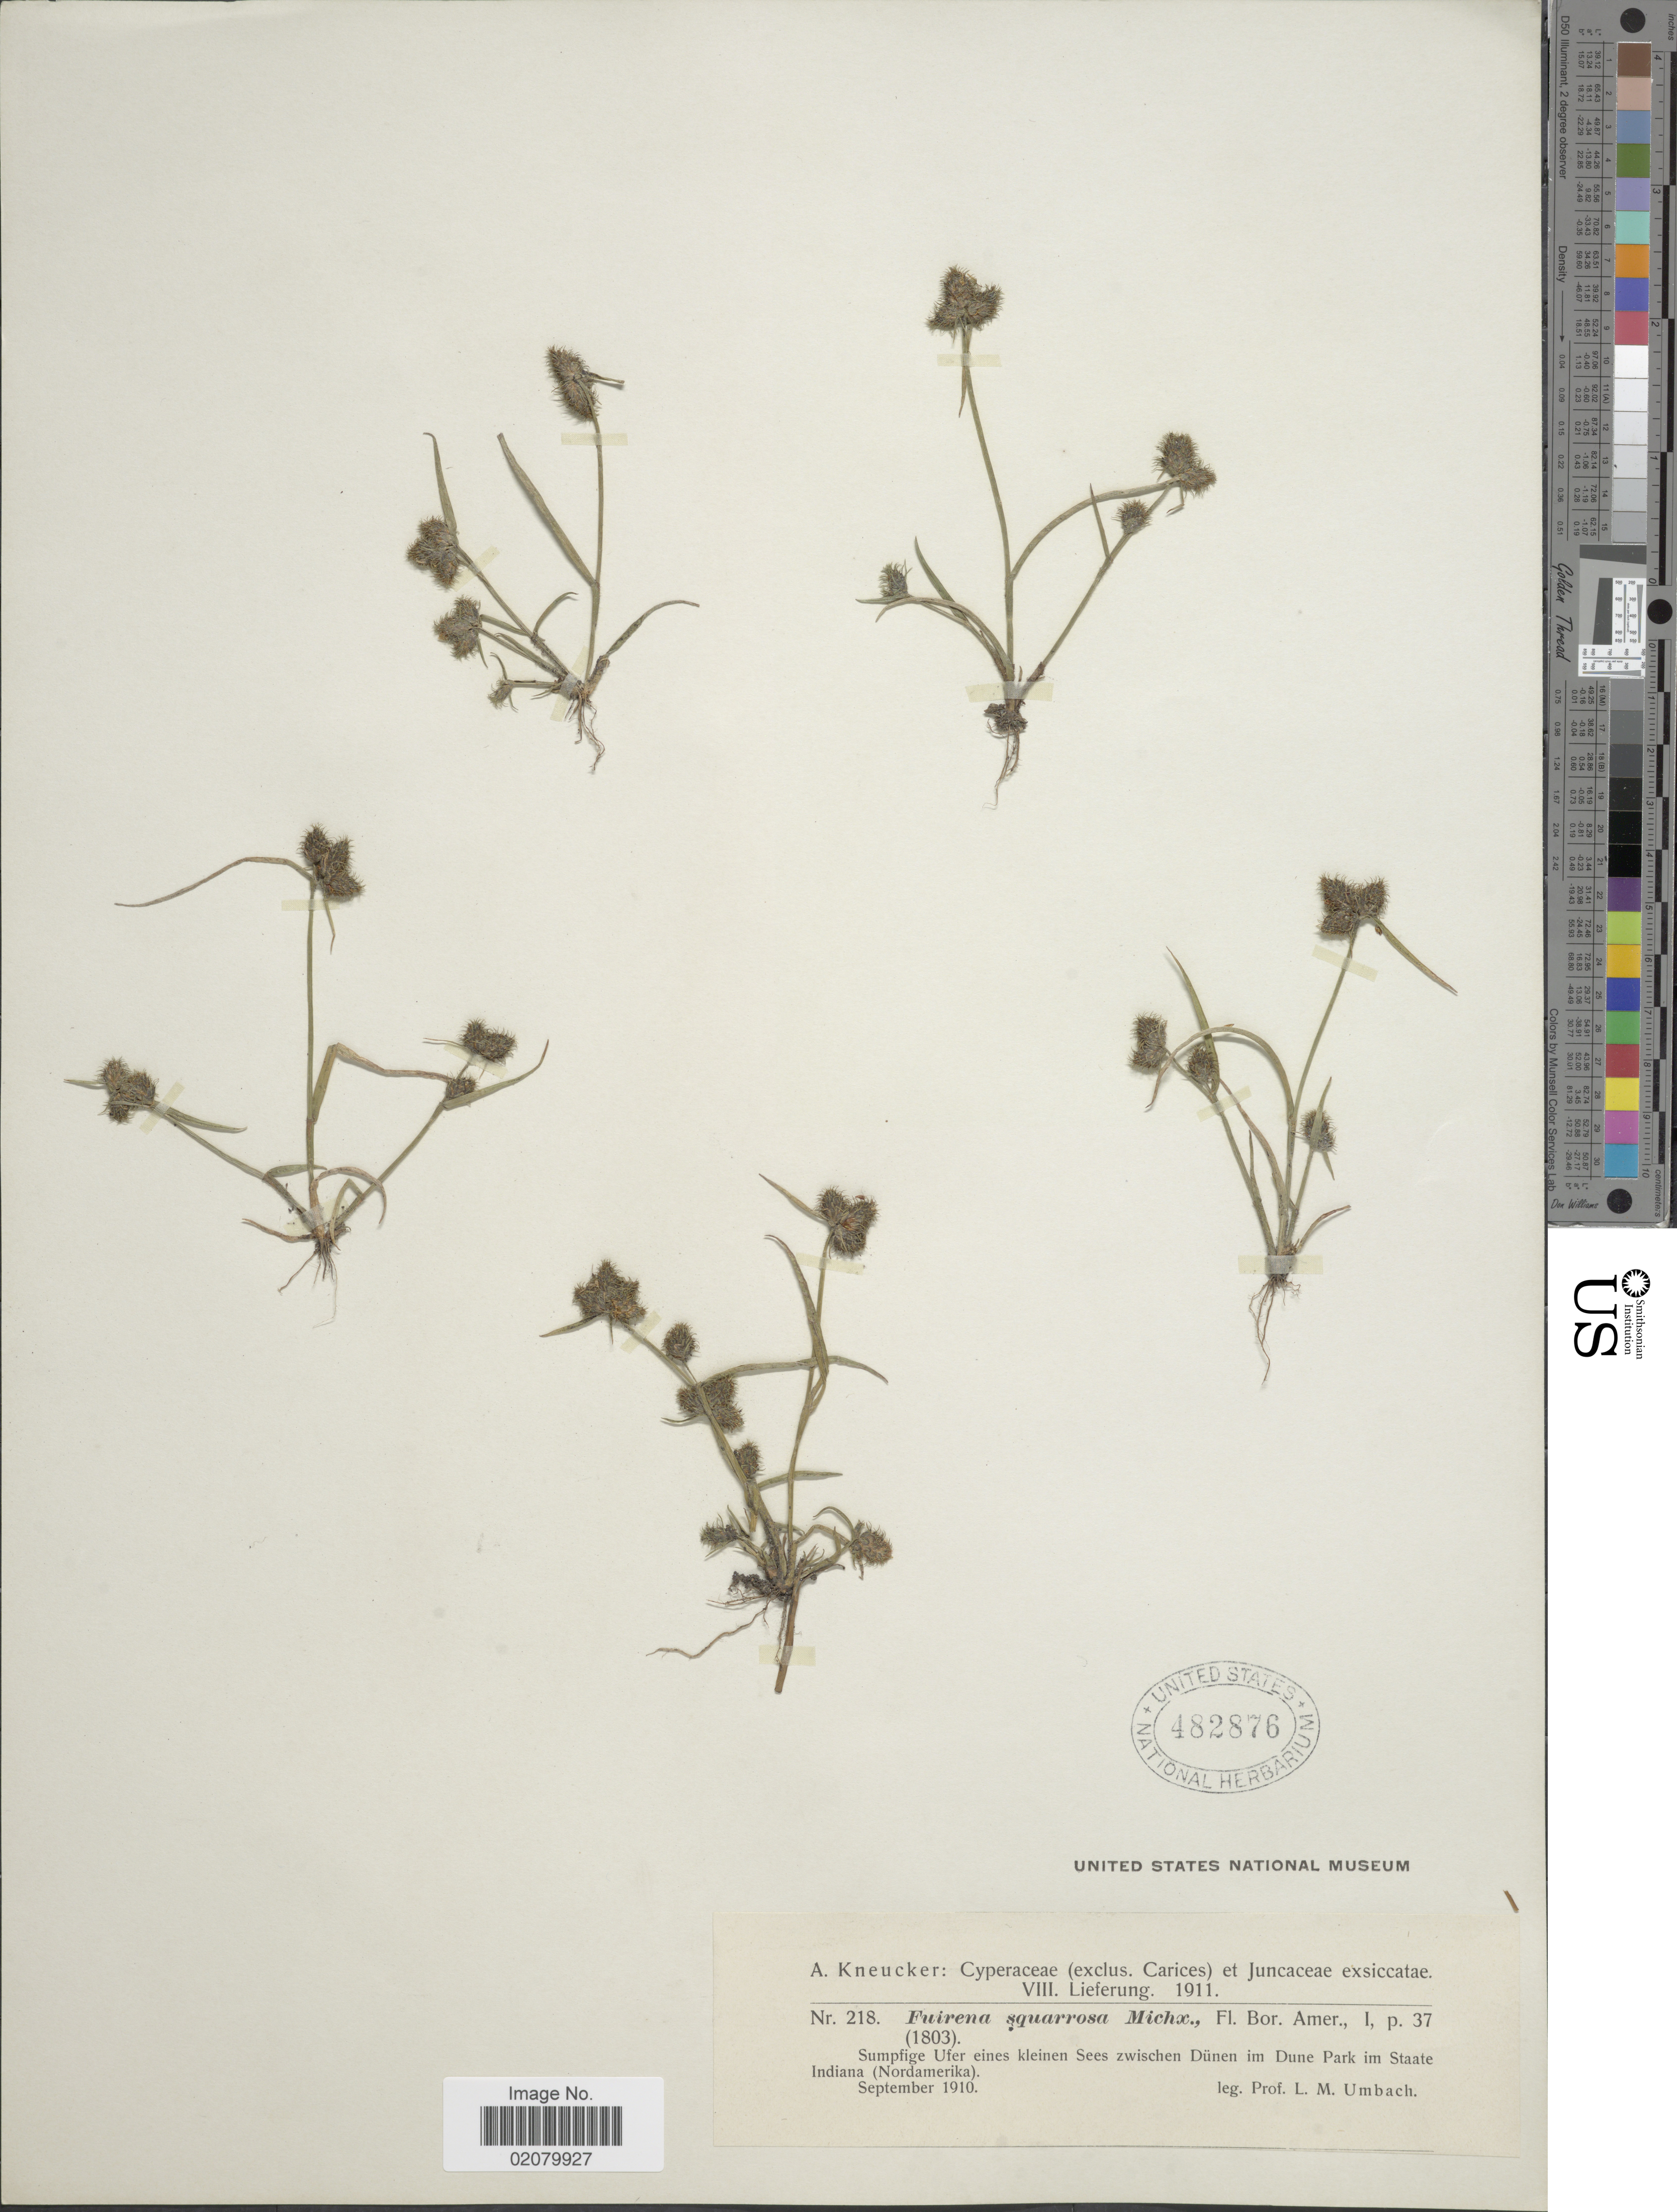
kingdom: Plantae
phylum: Tracheophyta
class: Liliopsida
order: Poales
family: Cyperaceae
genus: Fuirena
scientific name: Fuirena squarrosa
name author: Michx.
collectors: L. M. Umbach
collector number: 218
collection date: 1910-09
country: United States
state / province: Indiana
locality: Sumpfige Ufer eines kleinen Sees zwischen Dunen im Dune Park im Staate Indiana (Nordamerika)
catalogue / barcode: US 482876